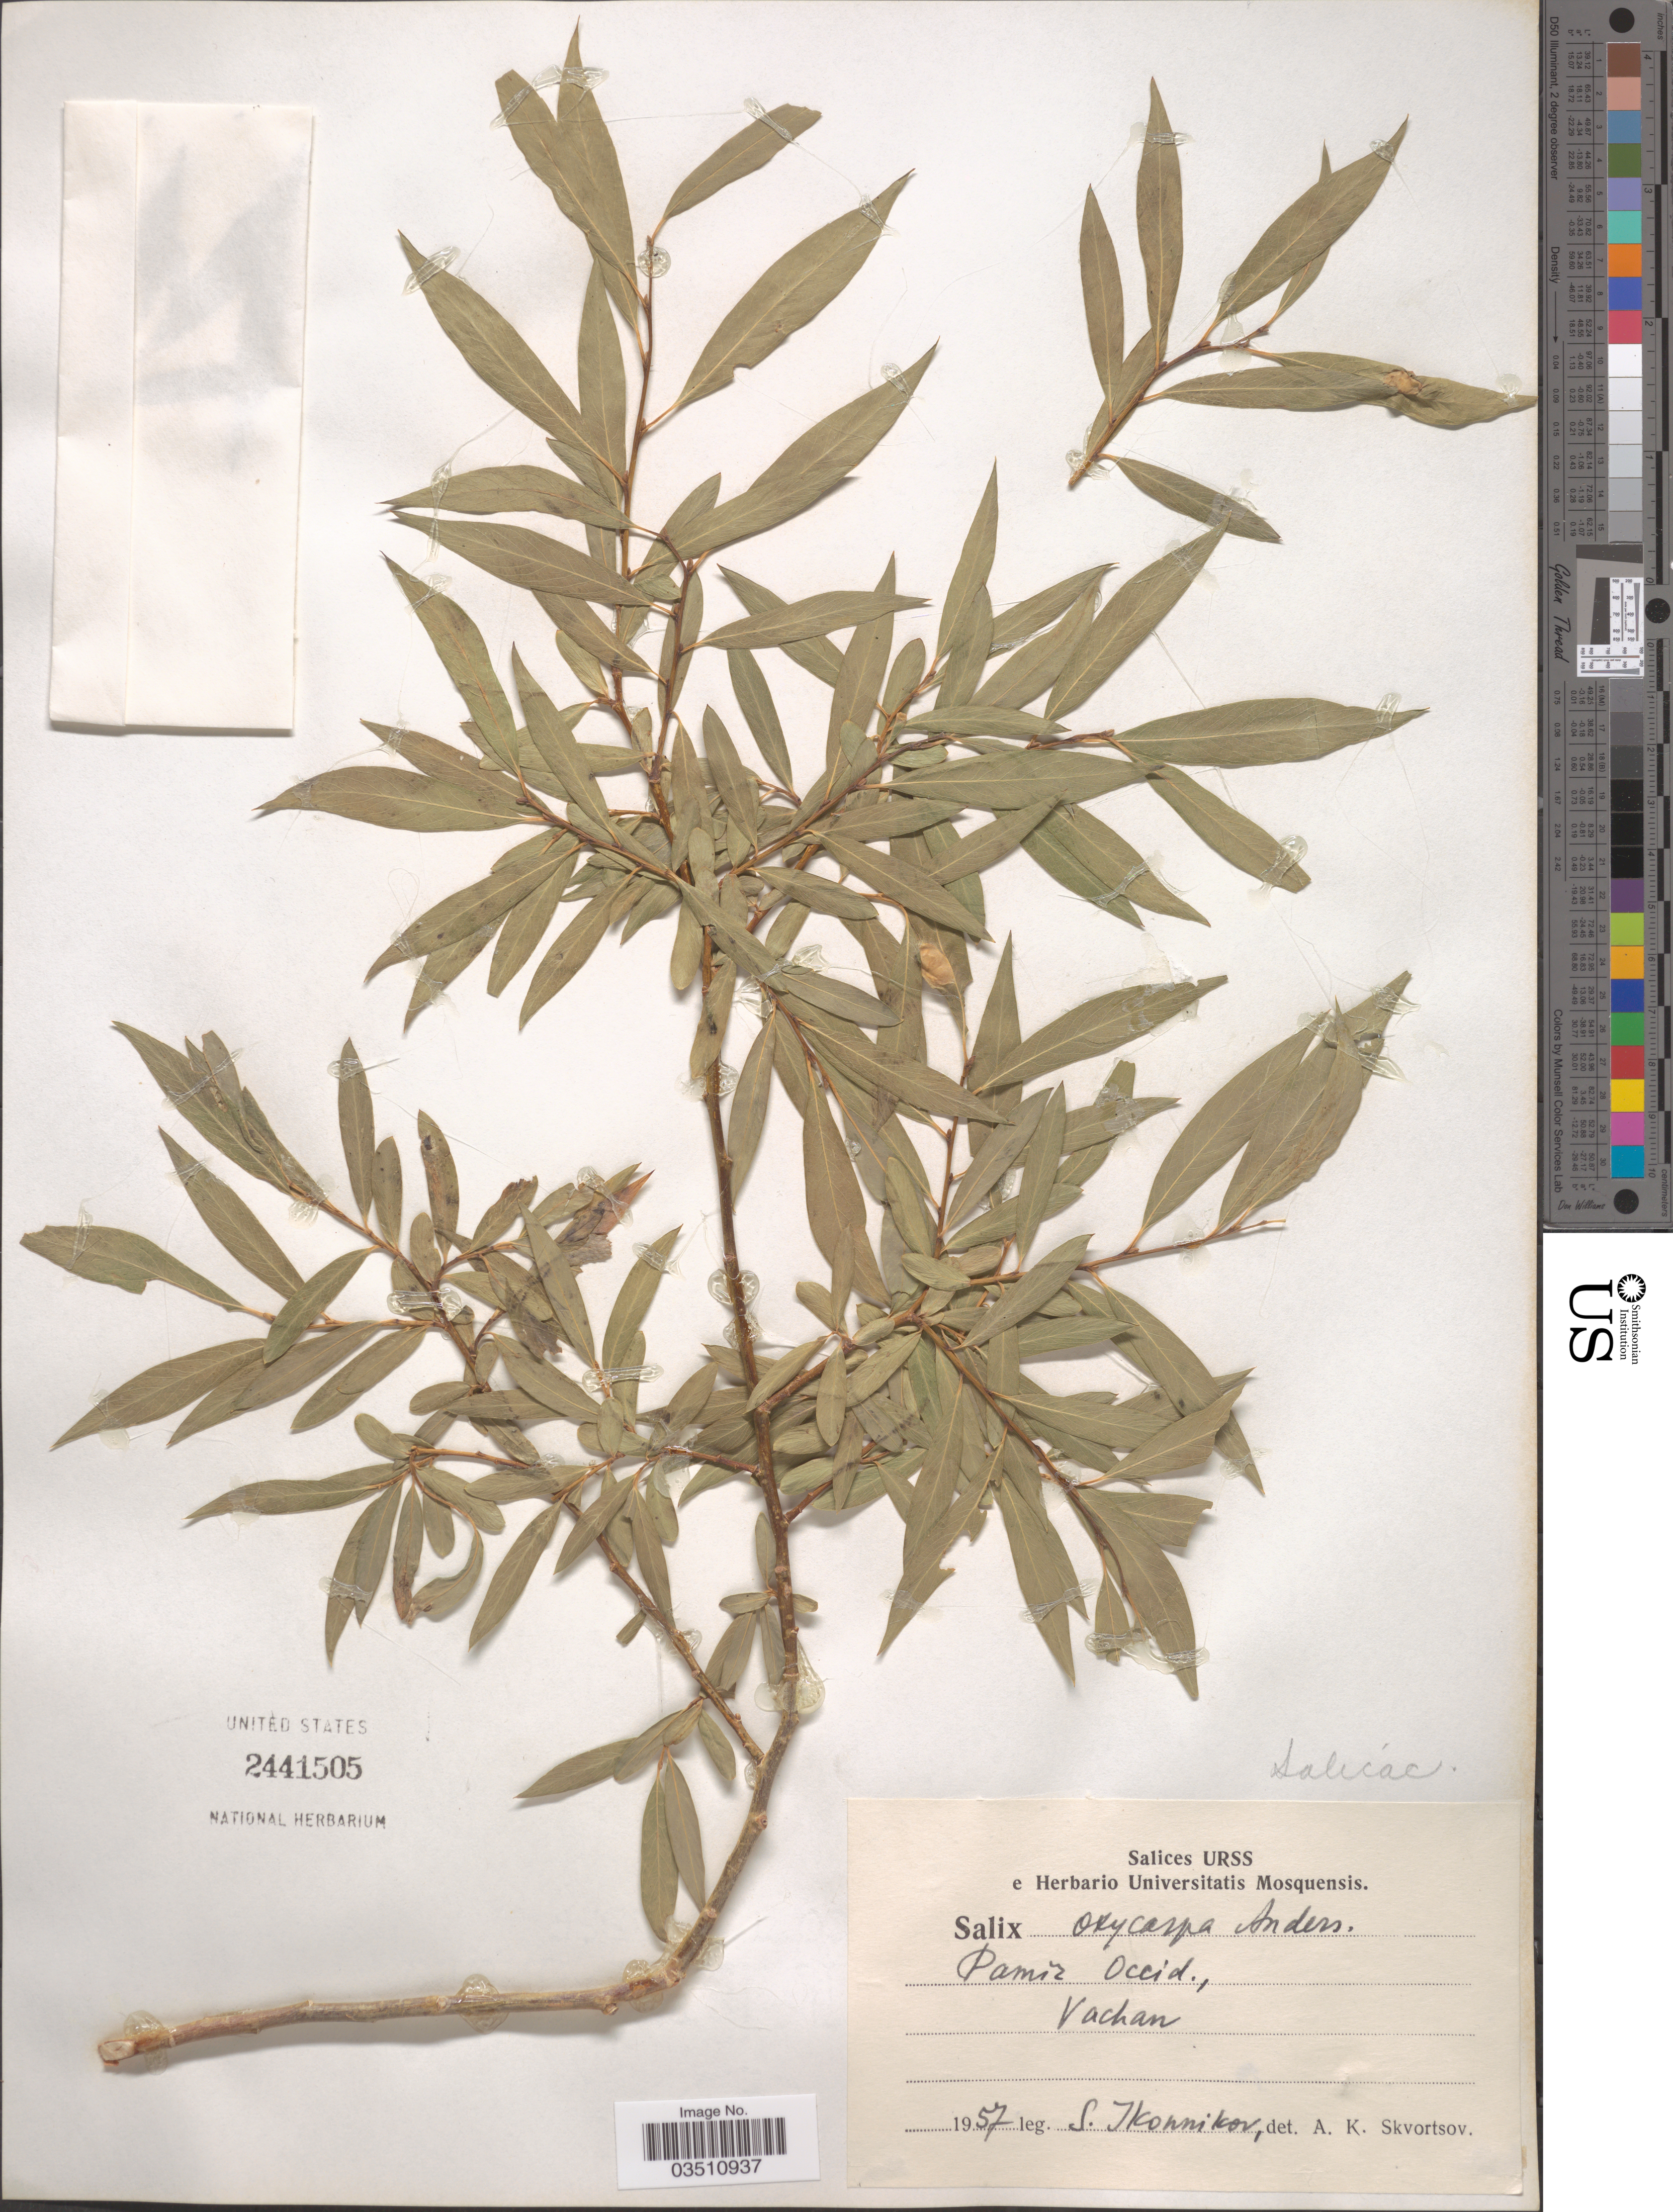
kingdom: Plantae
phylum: Tracheophyta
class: Magnoliopsida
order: Malpighiales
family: Salicaceae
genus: Salix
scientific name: Salix oxycarpa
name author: Andersson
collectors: S. Ikonnikov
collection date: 1957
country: Afghanistan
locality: Pamir Occid., Vachan.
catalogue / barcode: US 2441505